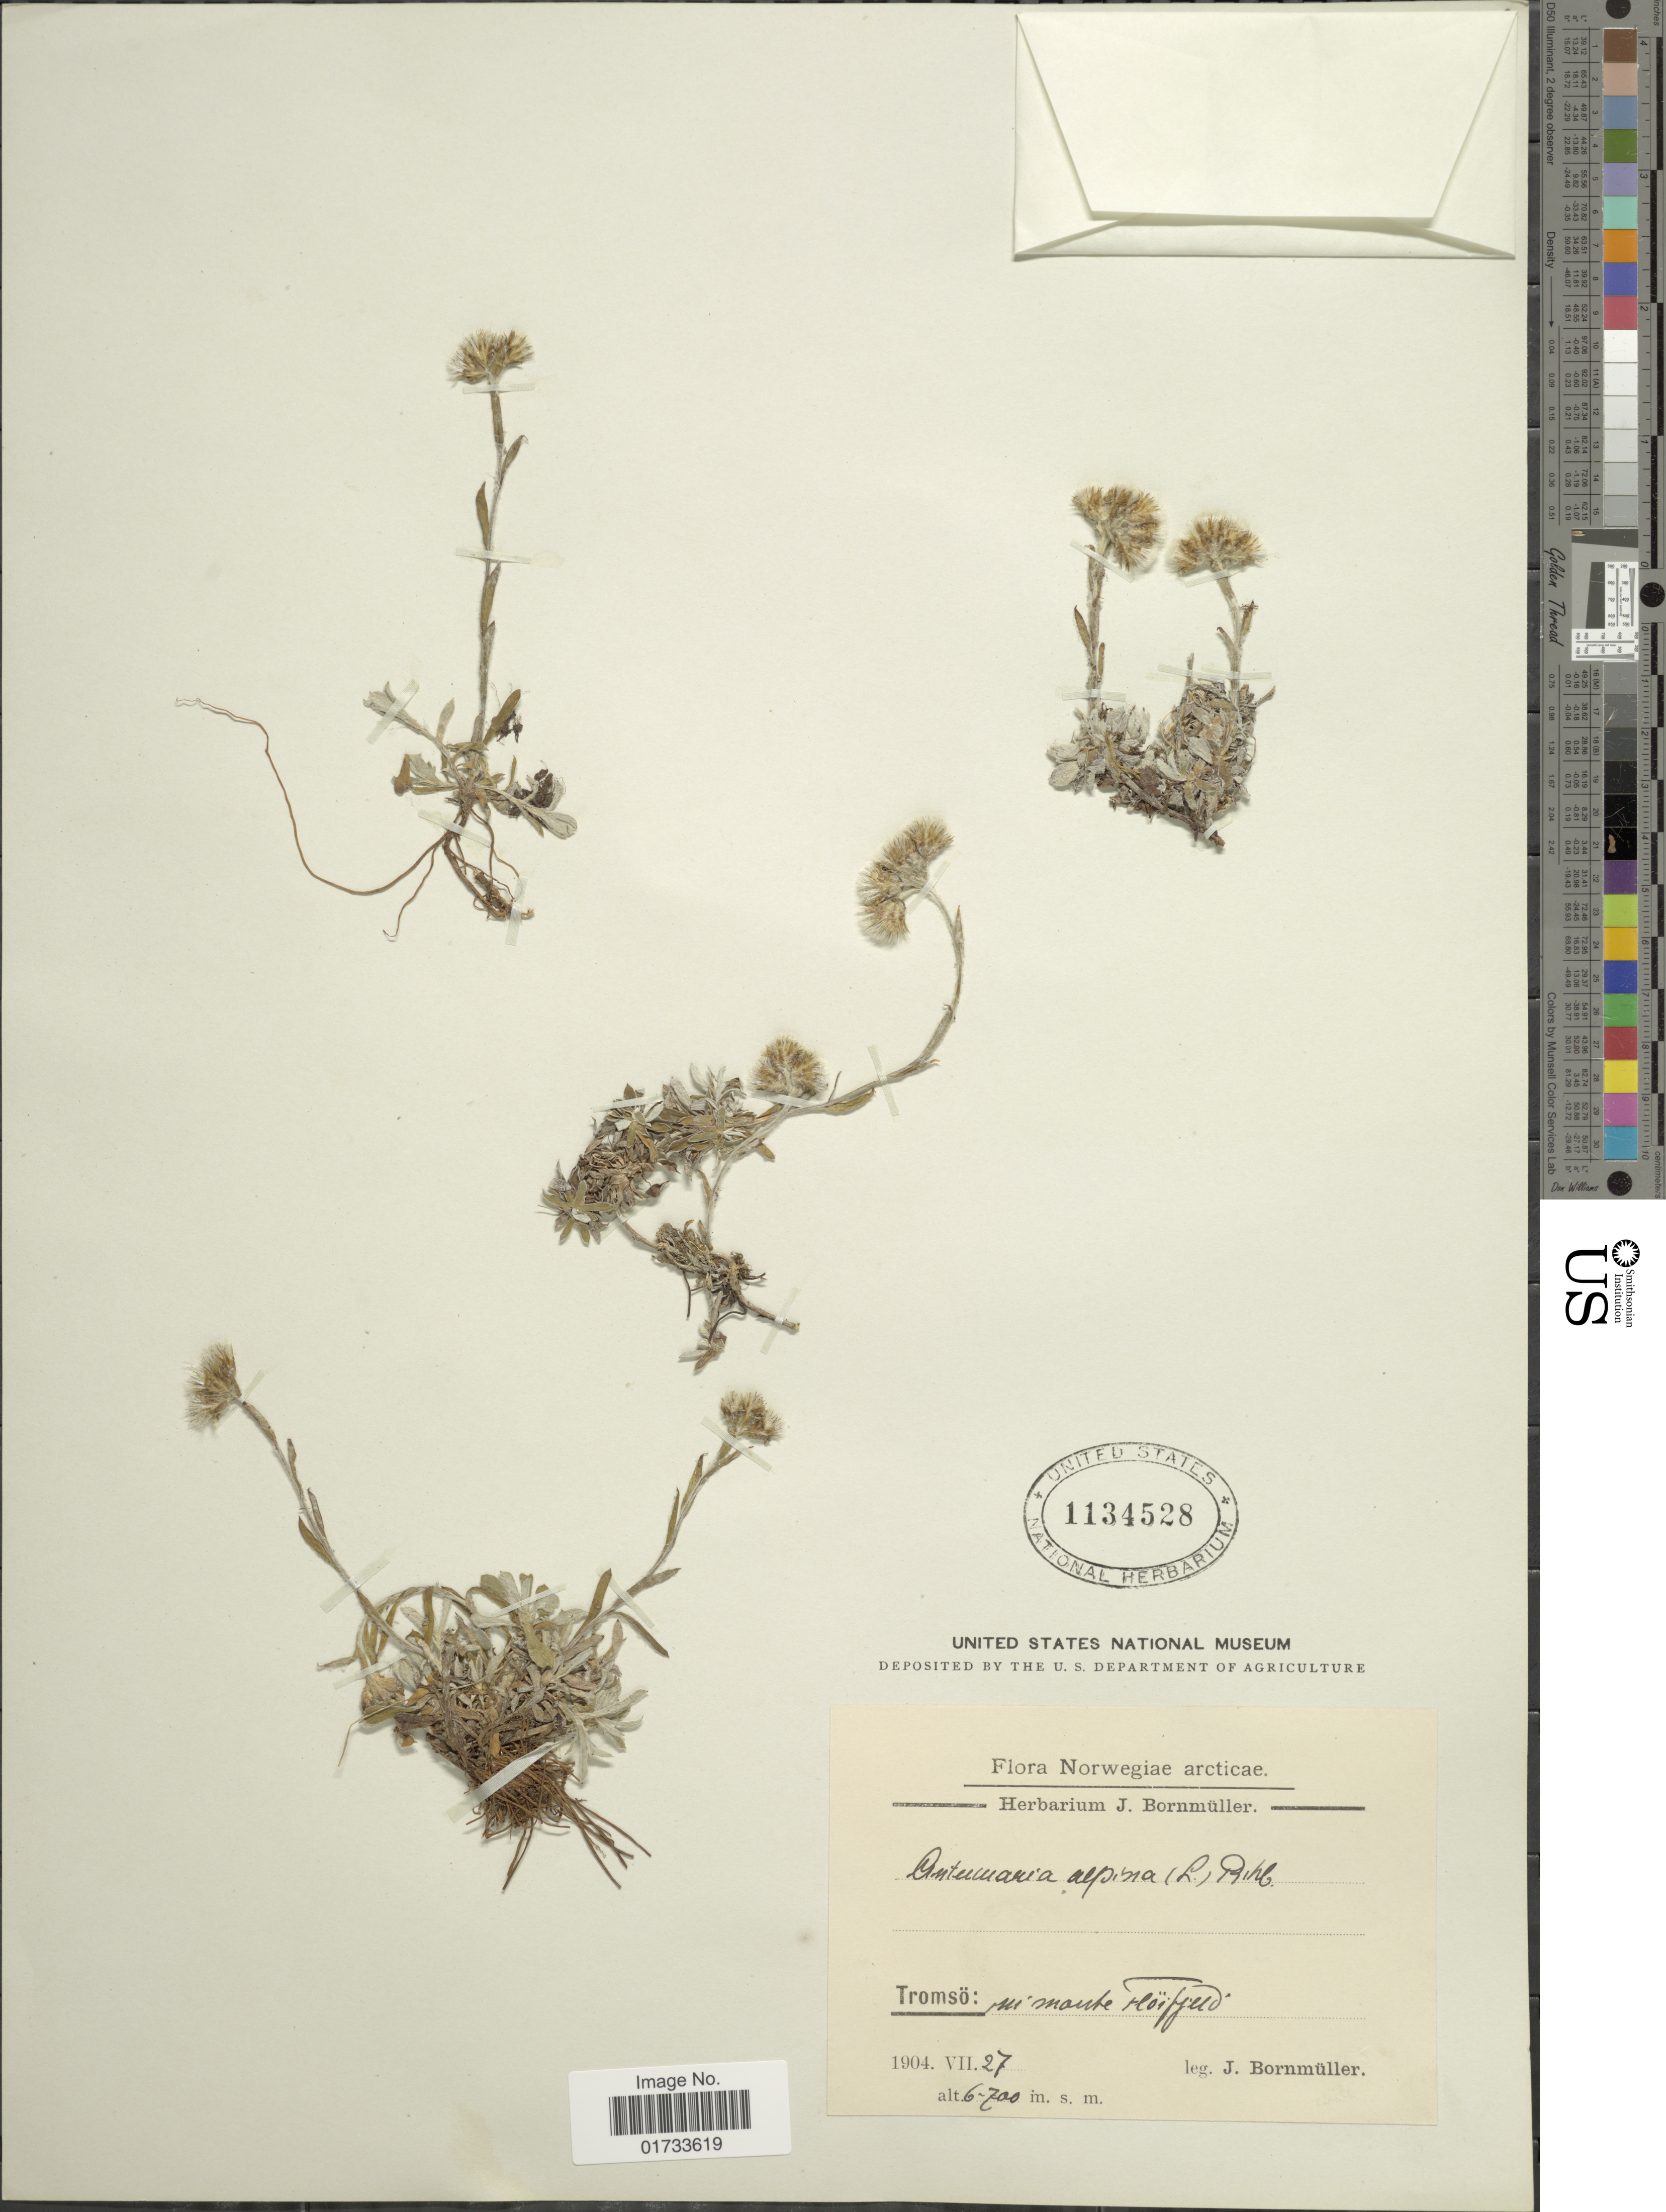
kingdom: Plantae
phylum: Tracheophyta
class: Magnoliopsida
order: Asterales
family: Asteraceae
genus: Antennaria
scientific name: Antennaria alpina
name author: (L.) Gaertn.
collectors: J. Bornmüller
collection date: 1904-07-27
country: Norway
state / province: Troms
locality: Tromsö: in monte Floifjeld.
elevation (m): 6700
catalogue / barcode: US 1134528